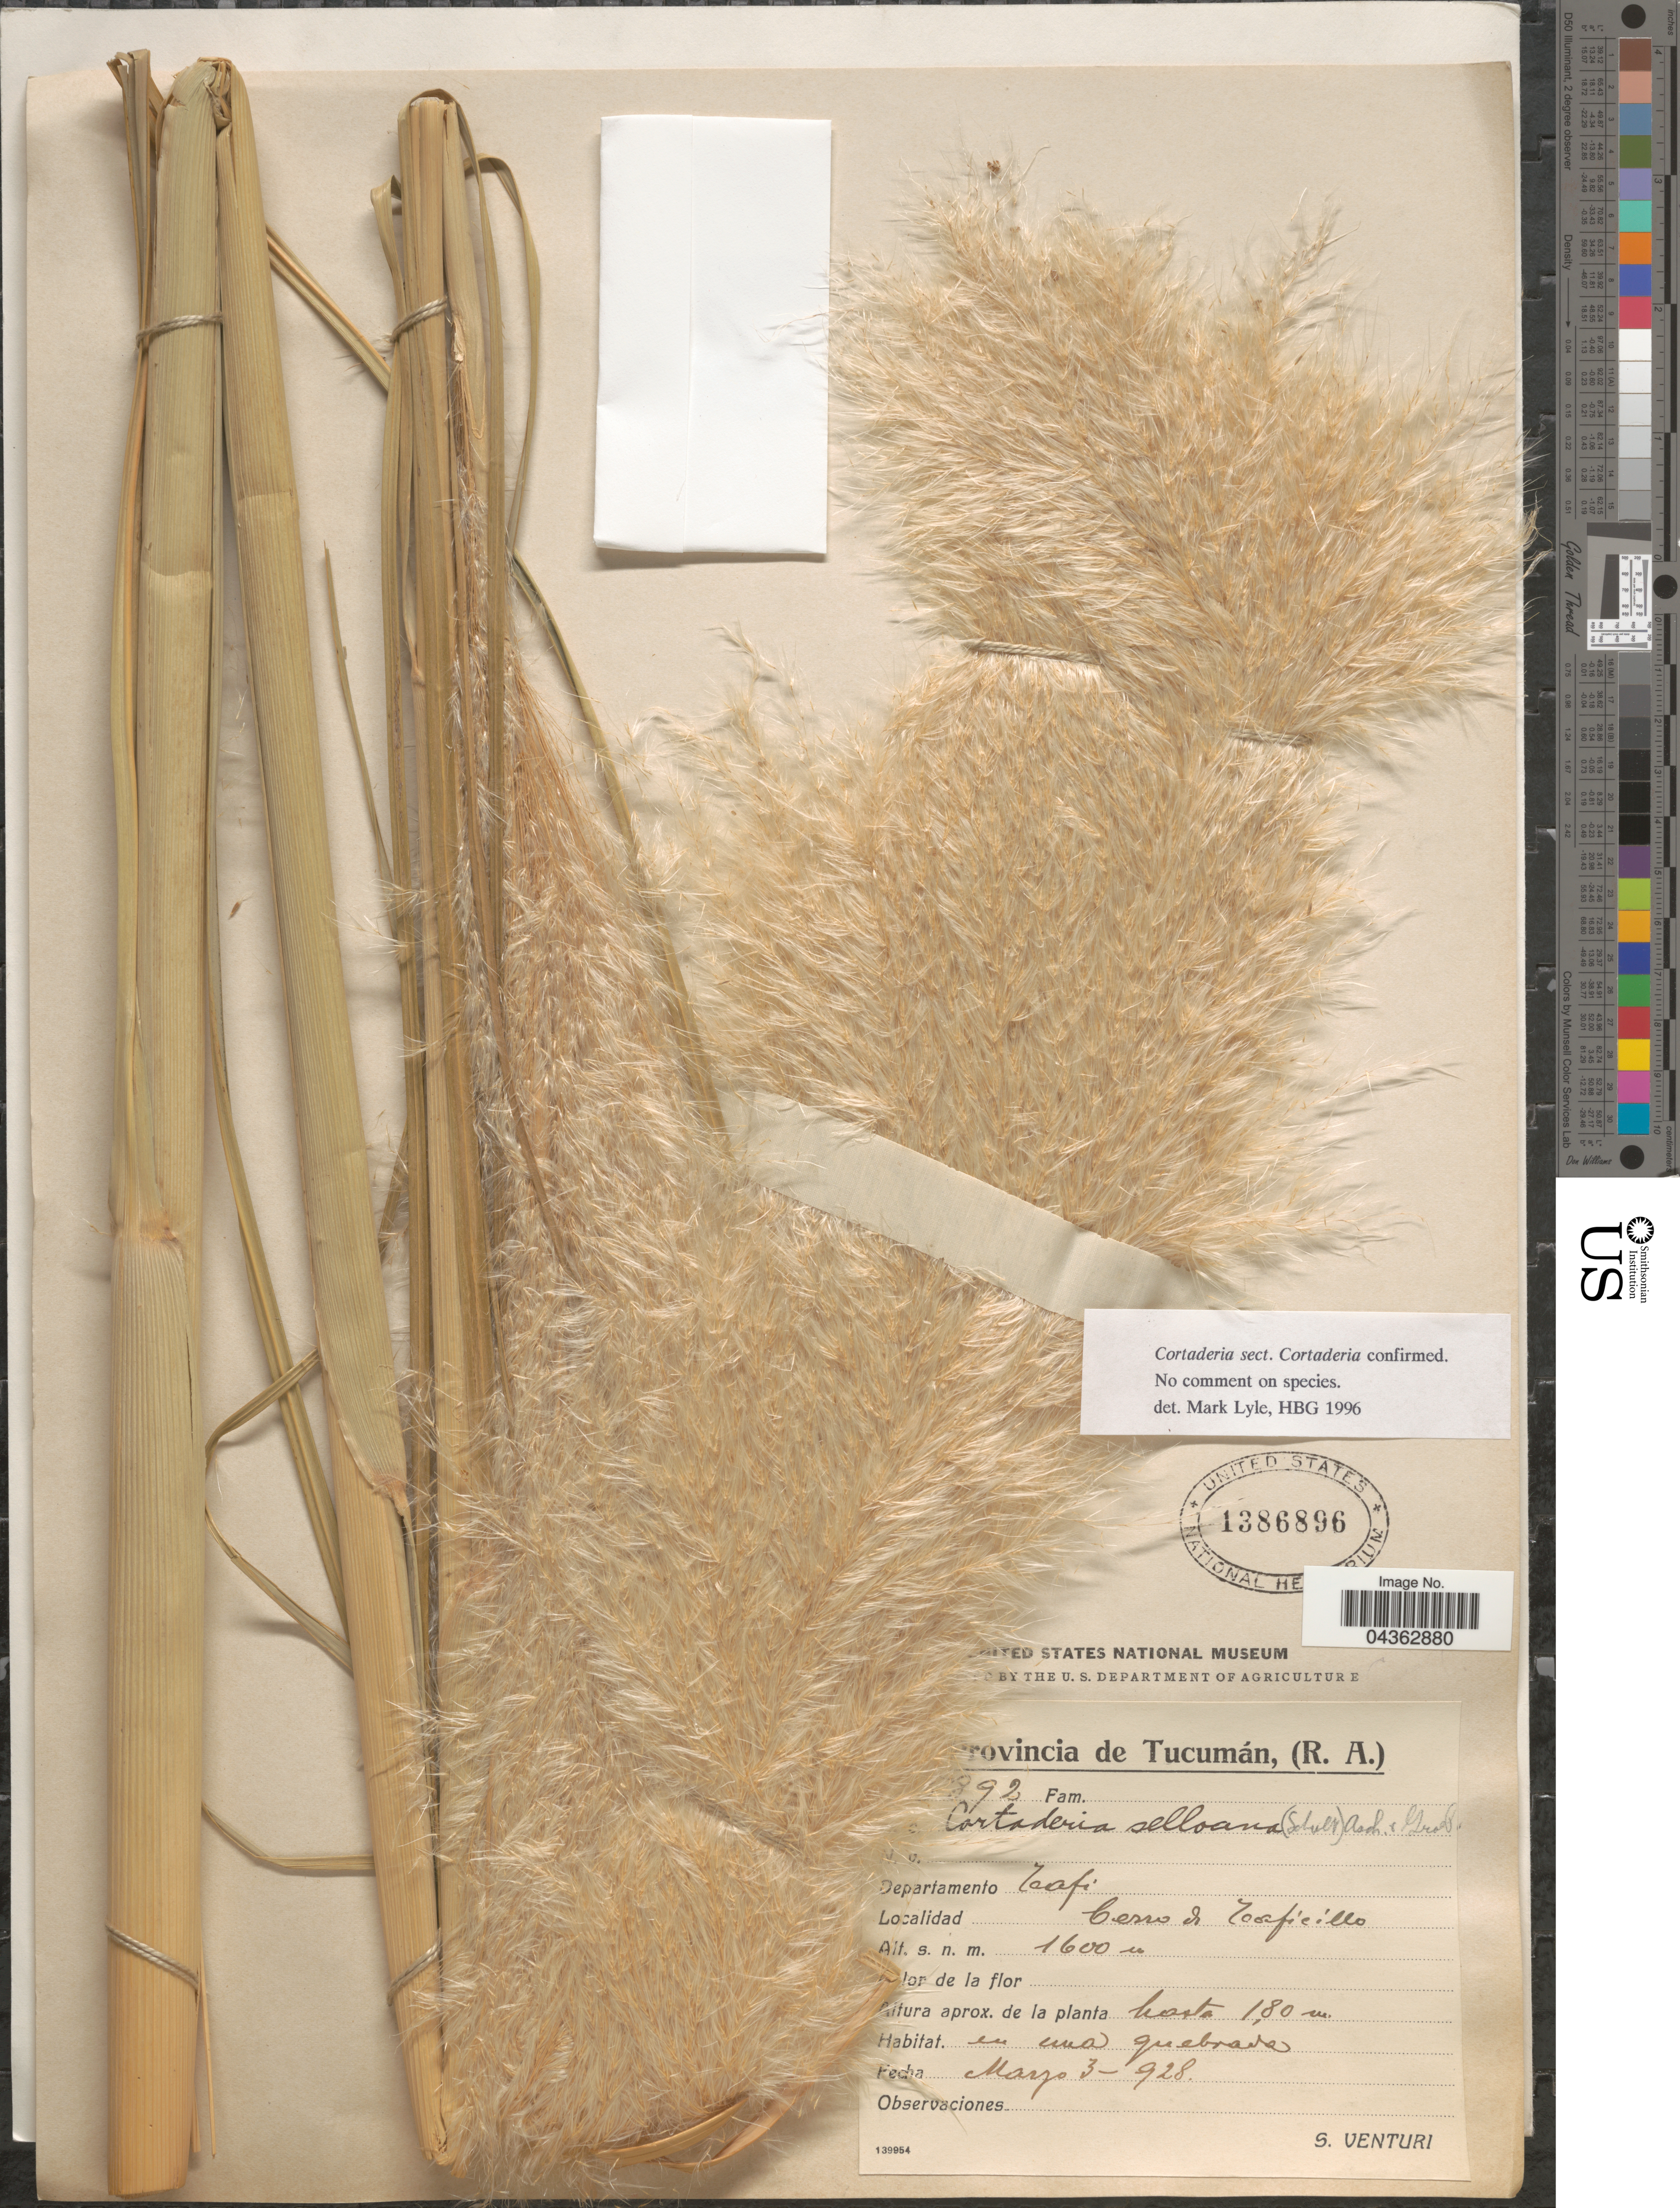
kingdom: Plantae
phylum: Tracheophyta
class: Liliopsida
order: Poales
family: Poaceae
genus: Cortaderia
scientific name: Cortaderia selloana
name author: (Schult. & Schult. f.) Asch. & Graebn.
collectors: S. Venturi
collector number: !892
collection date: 1928-03-03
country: Argentina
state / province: Tucuman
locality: Departamento Tafi. Cerro do Taficillo.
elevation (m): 1600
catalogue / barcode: US 1386896